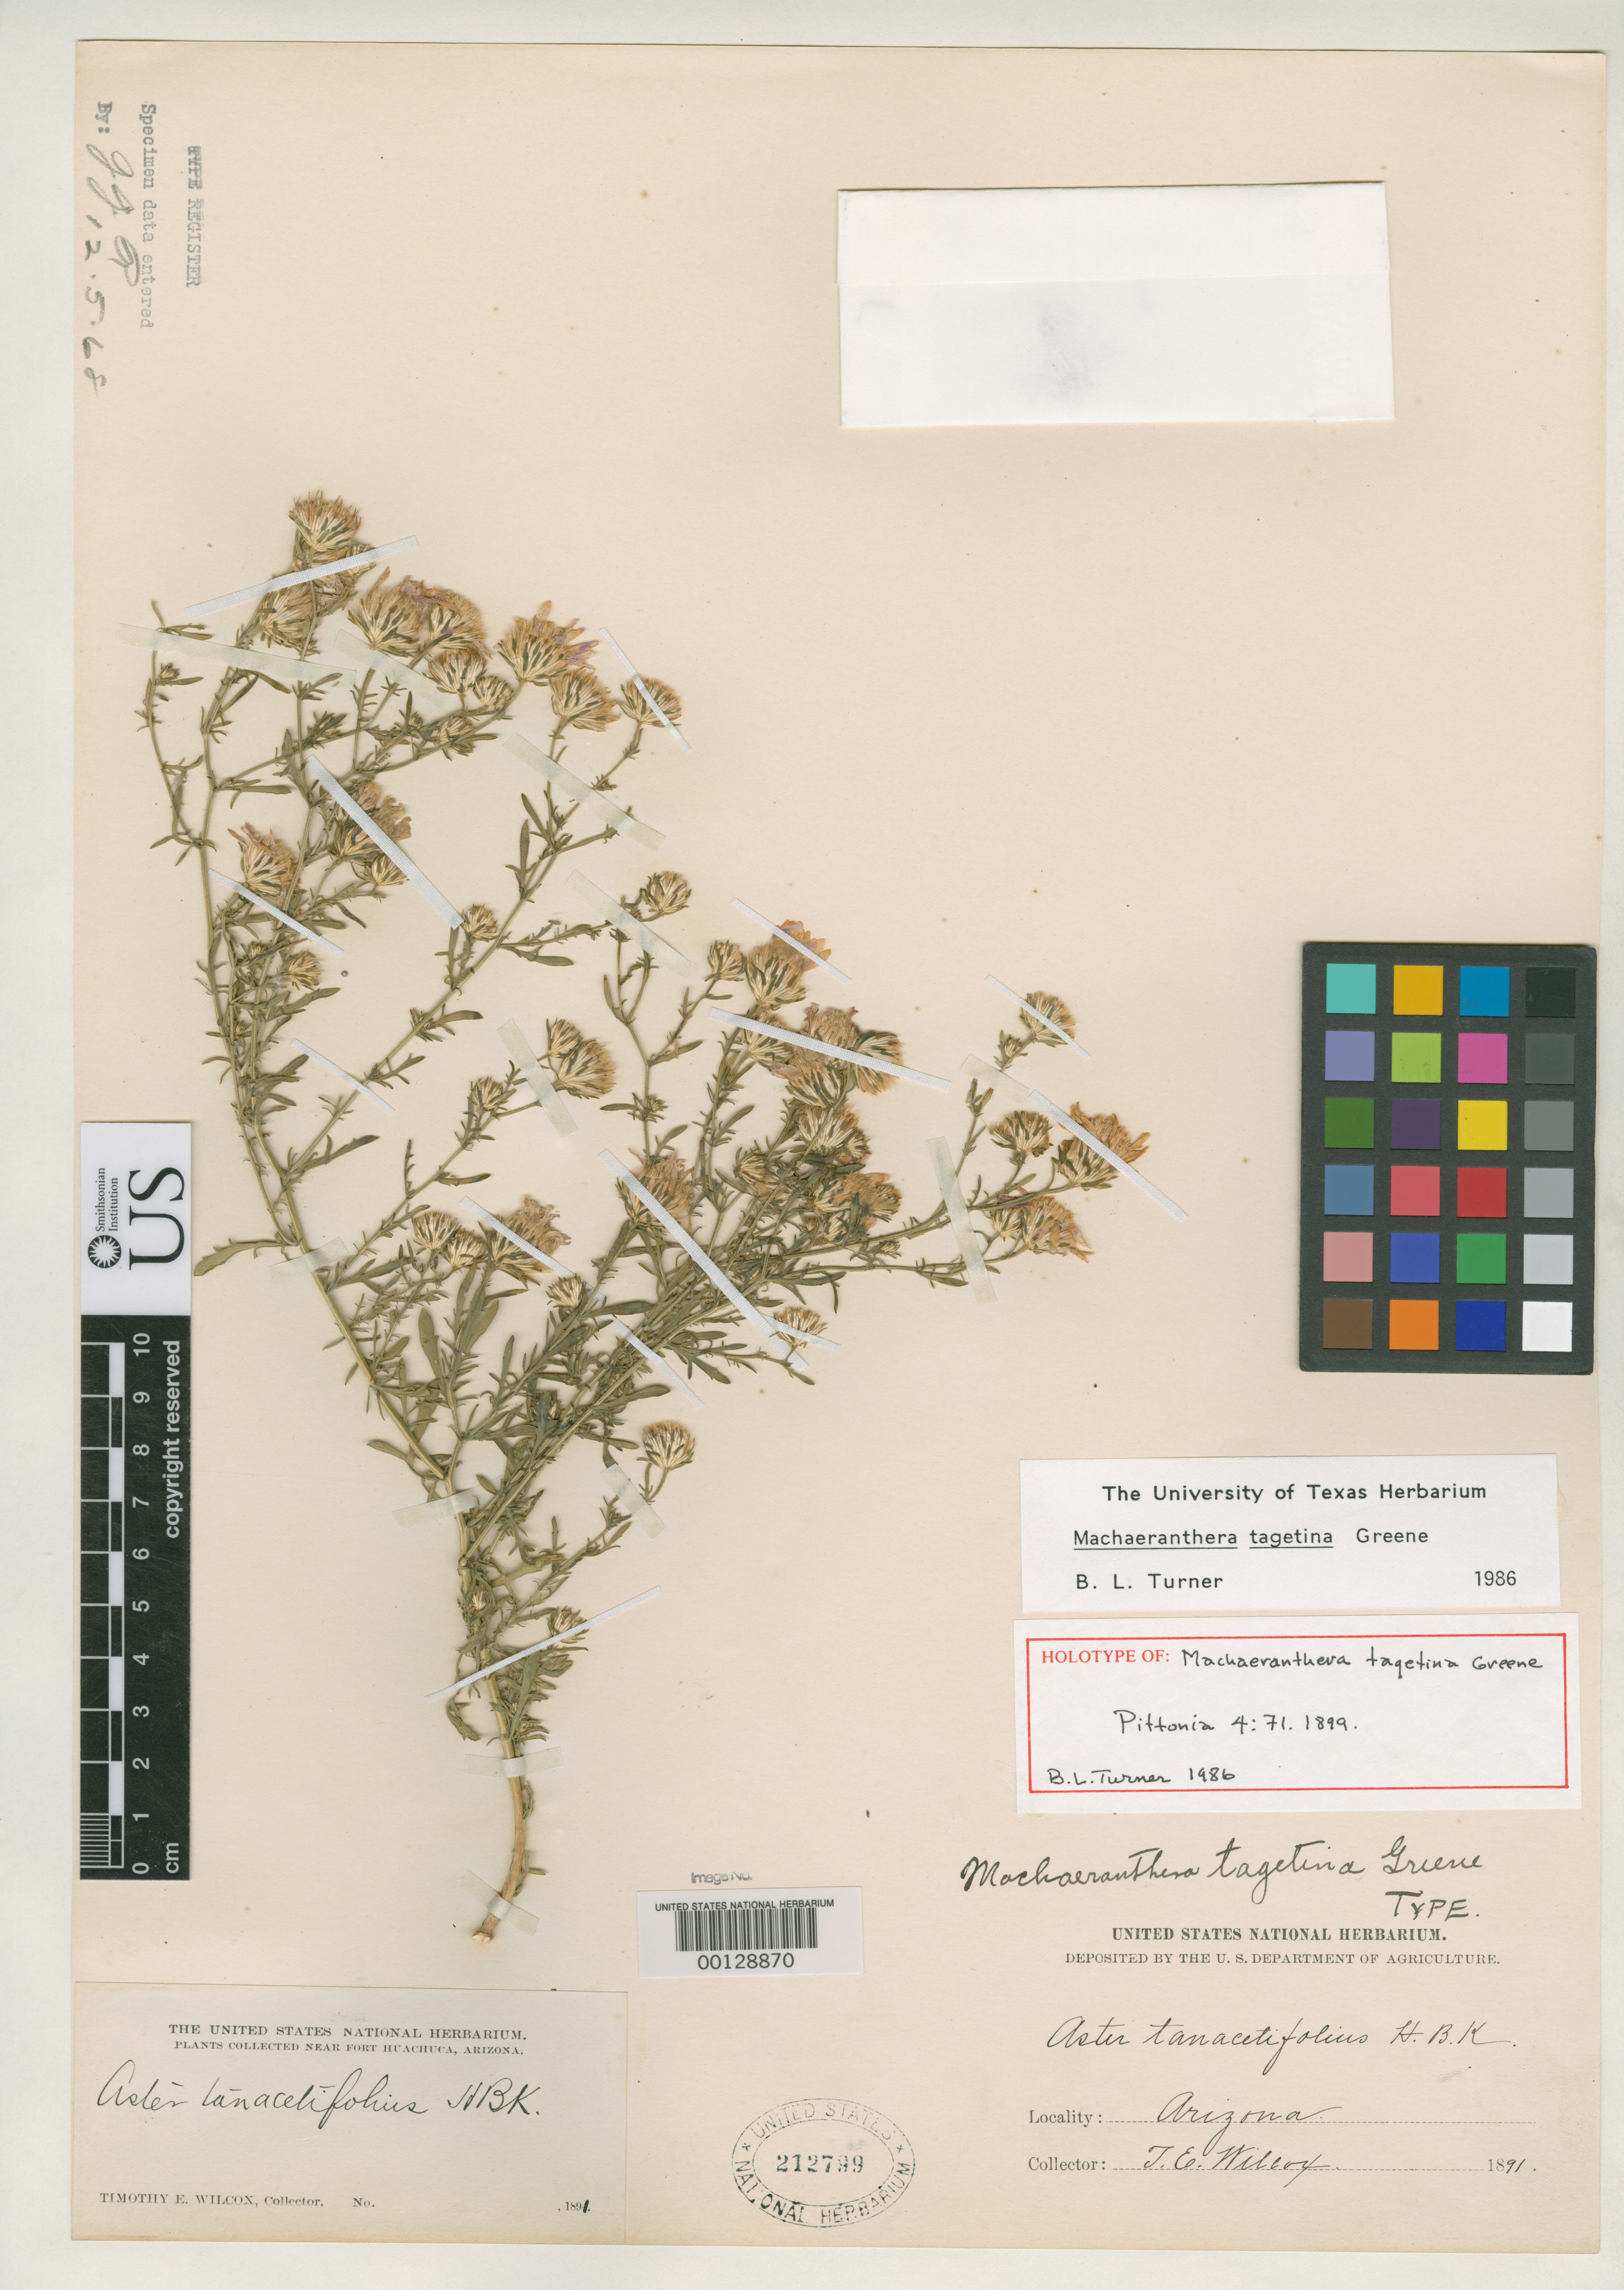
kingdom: Plantae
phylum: Tracheophyta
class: Magnoliopsida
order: Asterales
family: Asteraceae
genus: Machaeranthera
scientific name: Machaeranthera tagetina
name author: Greene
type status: Holotype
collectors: T. E. Wilcox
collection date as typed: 1891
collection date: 1891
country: United States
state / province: Arizona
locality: Fort Huachuca.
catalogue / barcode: US 212799